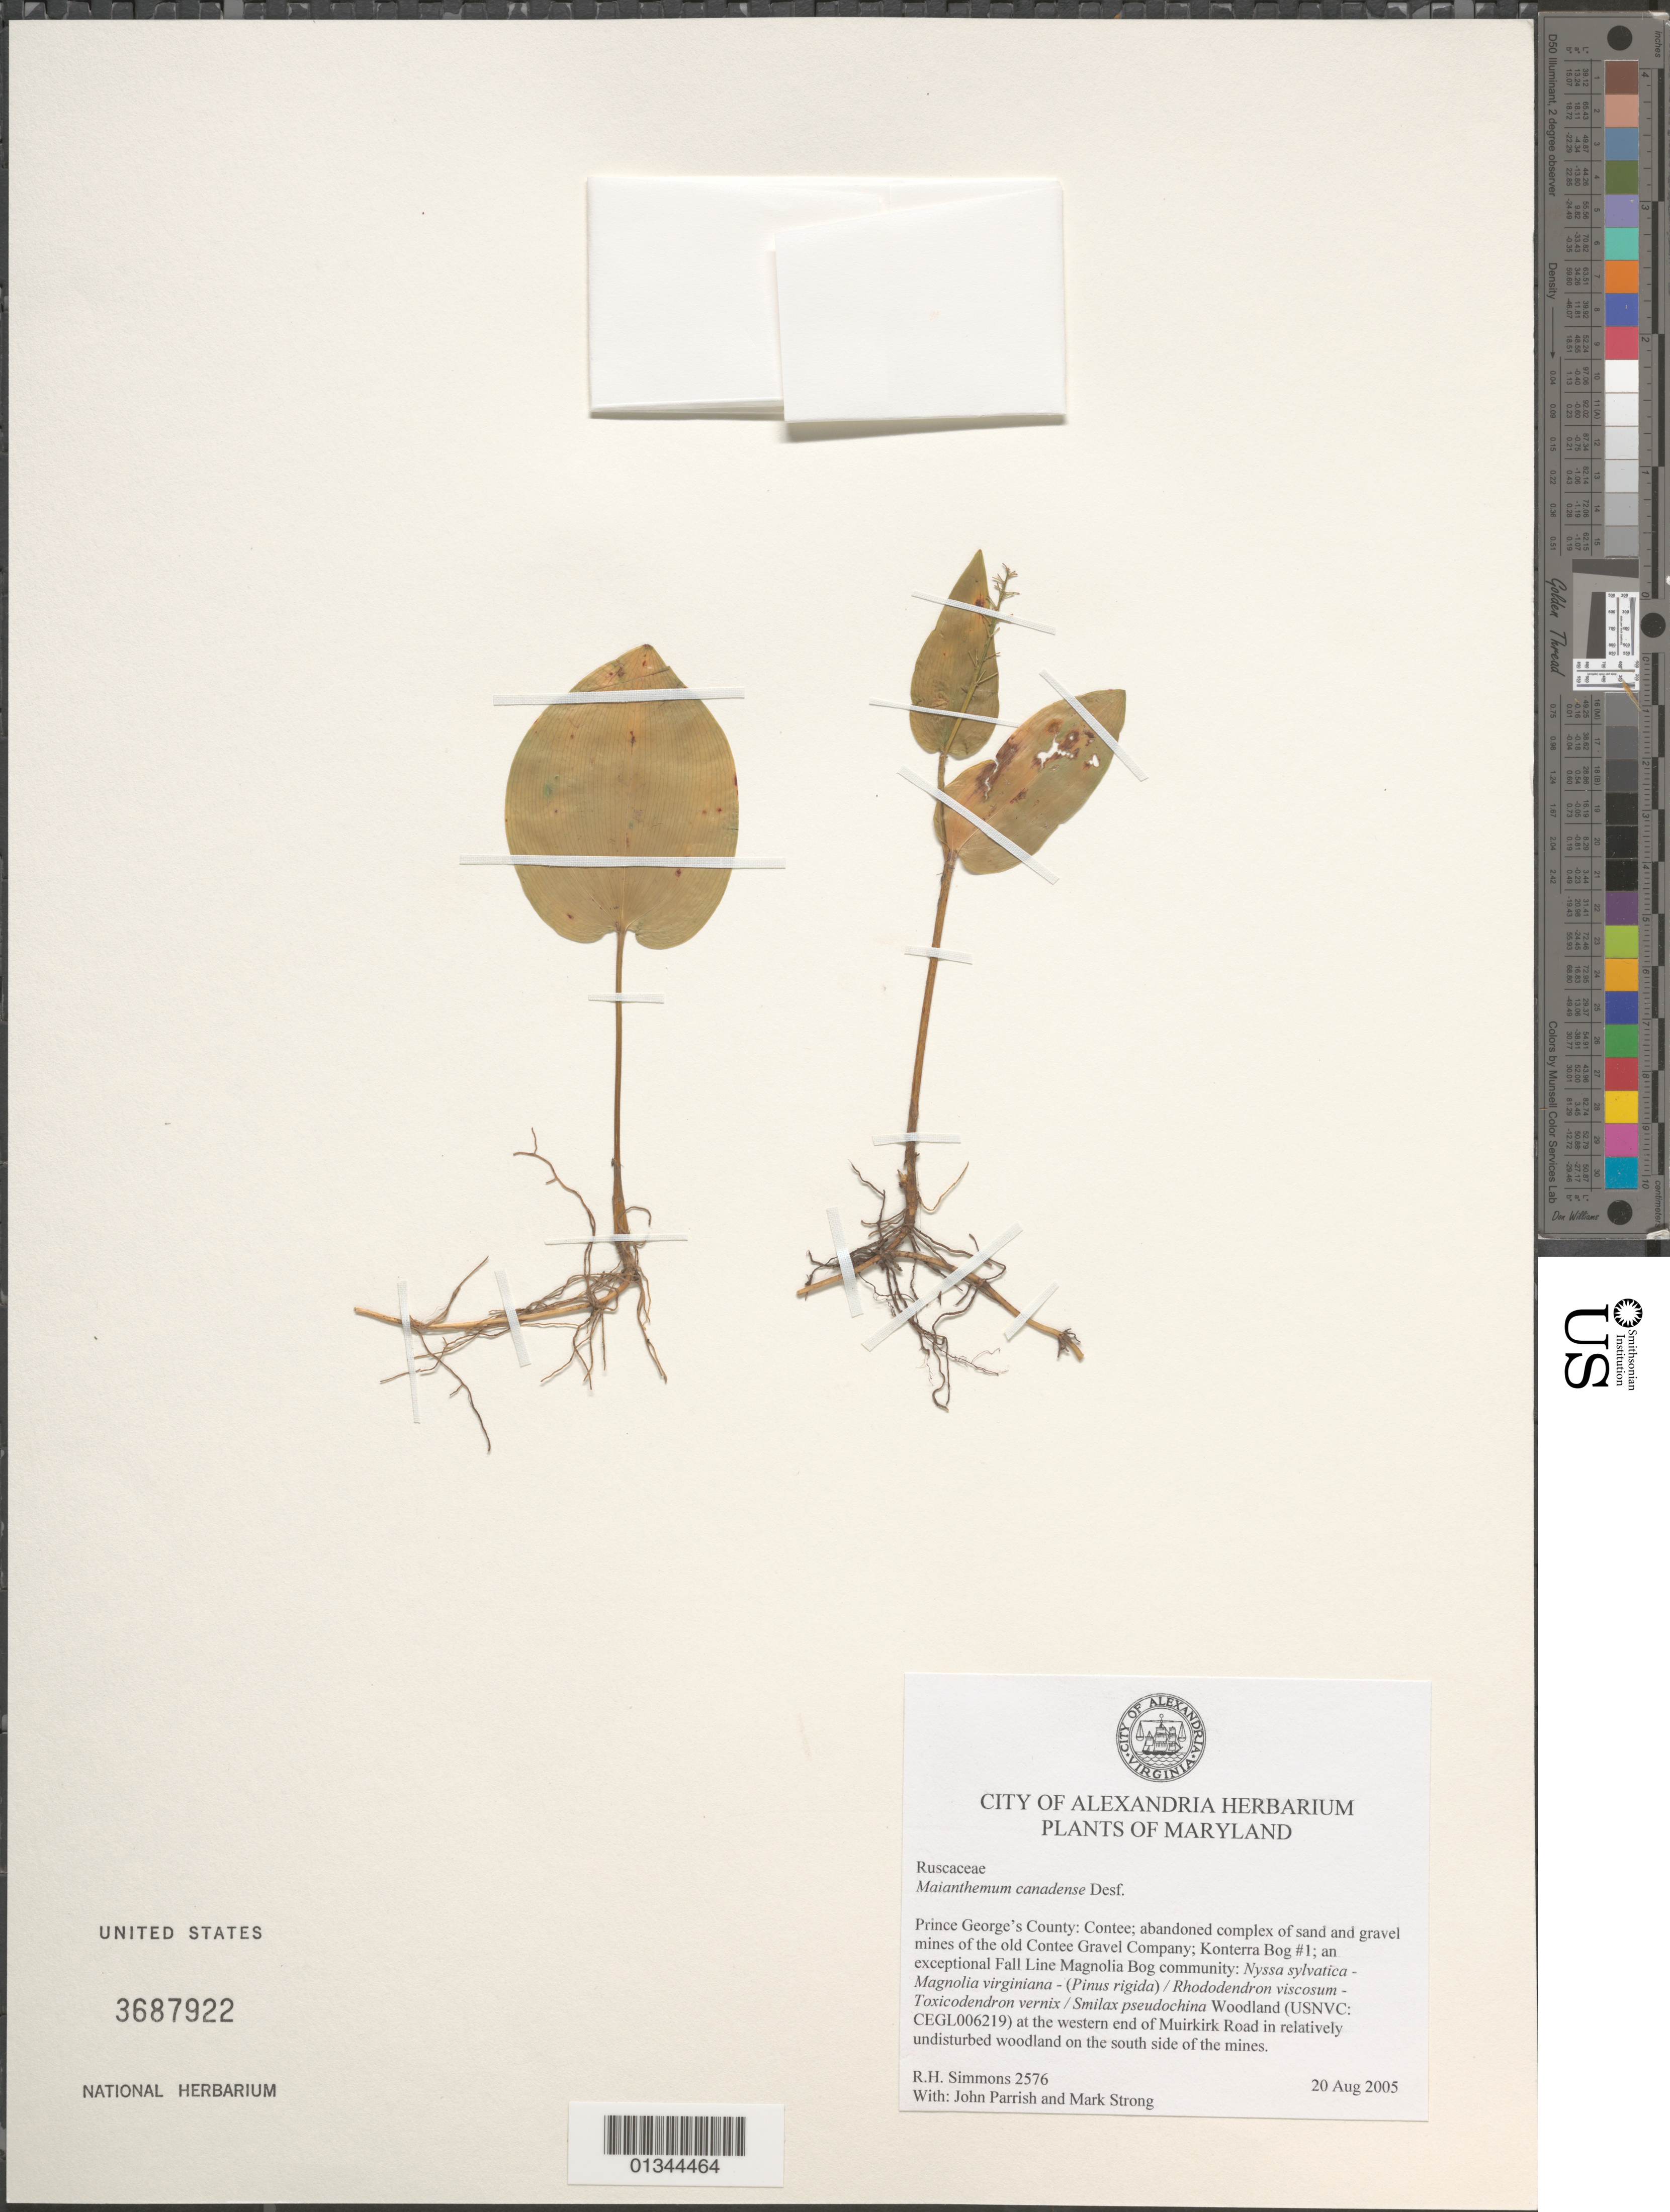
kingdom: Plantae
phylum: Tracheophyta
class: Liliopsida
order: Asparagales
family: Asparagaceae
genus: Maianthemum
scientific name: Maianthemum canadense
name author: Desf.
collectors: R. H. Simmons, J. Parrish & M. T. Strong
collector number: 2576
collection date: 2005-08-20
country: United States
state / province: Maryland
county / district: Prince George's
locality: Contee, abandoned complex of sand and gravel mines of the old Contee Gravel Company, Konterra Bog #1, at the western end of Muirkirk Road in relatively undisturbed woodland on the south side of the mines.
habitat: undisturbed woodland.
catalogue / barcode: US 3687922